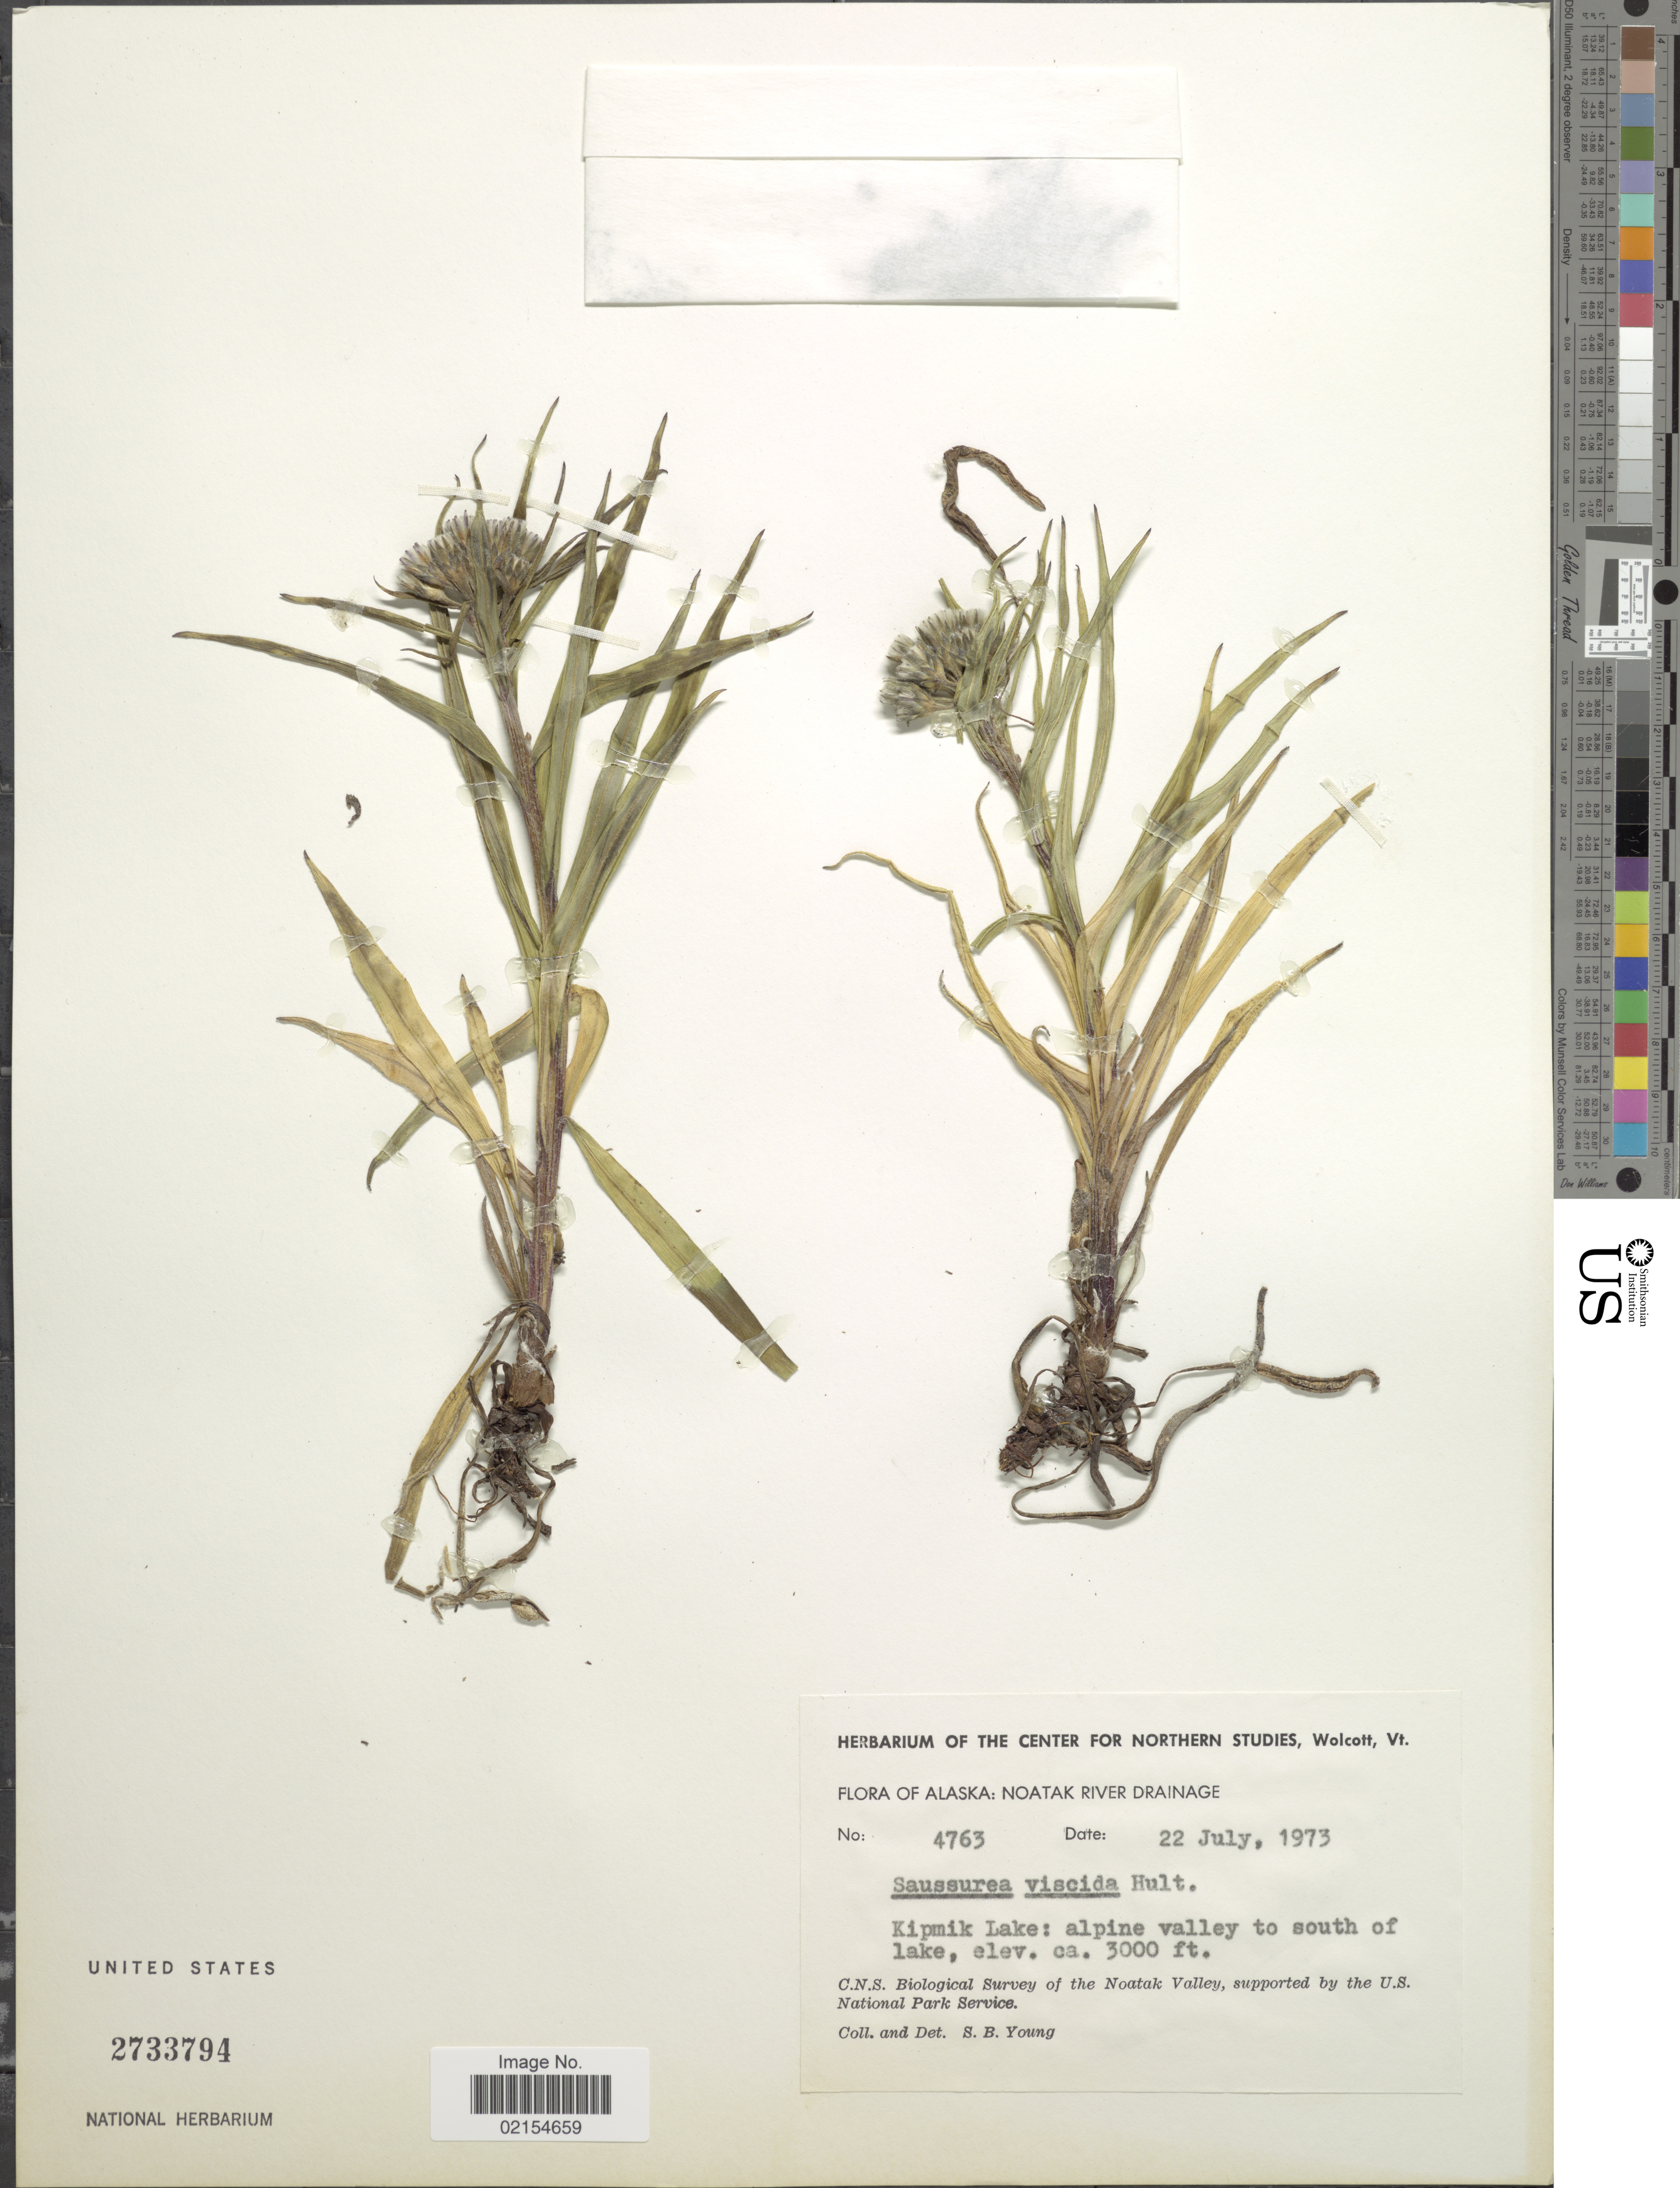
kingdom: Plantae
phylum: Tracheophyta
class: Magnoliopsida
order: Asterales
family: Asteraceae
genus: Saussurea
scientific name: Saussurea angustifolia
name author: (L.) DC.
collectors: S. Young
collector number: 4763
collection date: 1973-07-22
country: United States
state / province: Alaska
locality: Noatak River Drainage, Kipmik lake: alpine valley to south of Lake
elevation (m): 914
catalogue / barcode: US 2733794